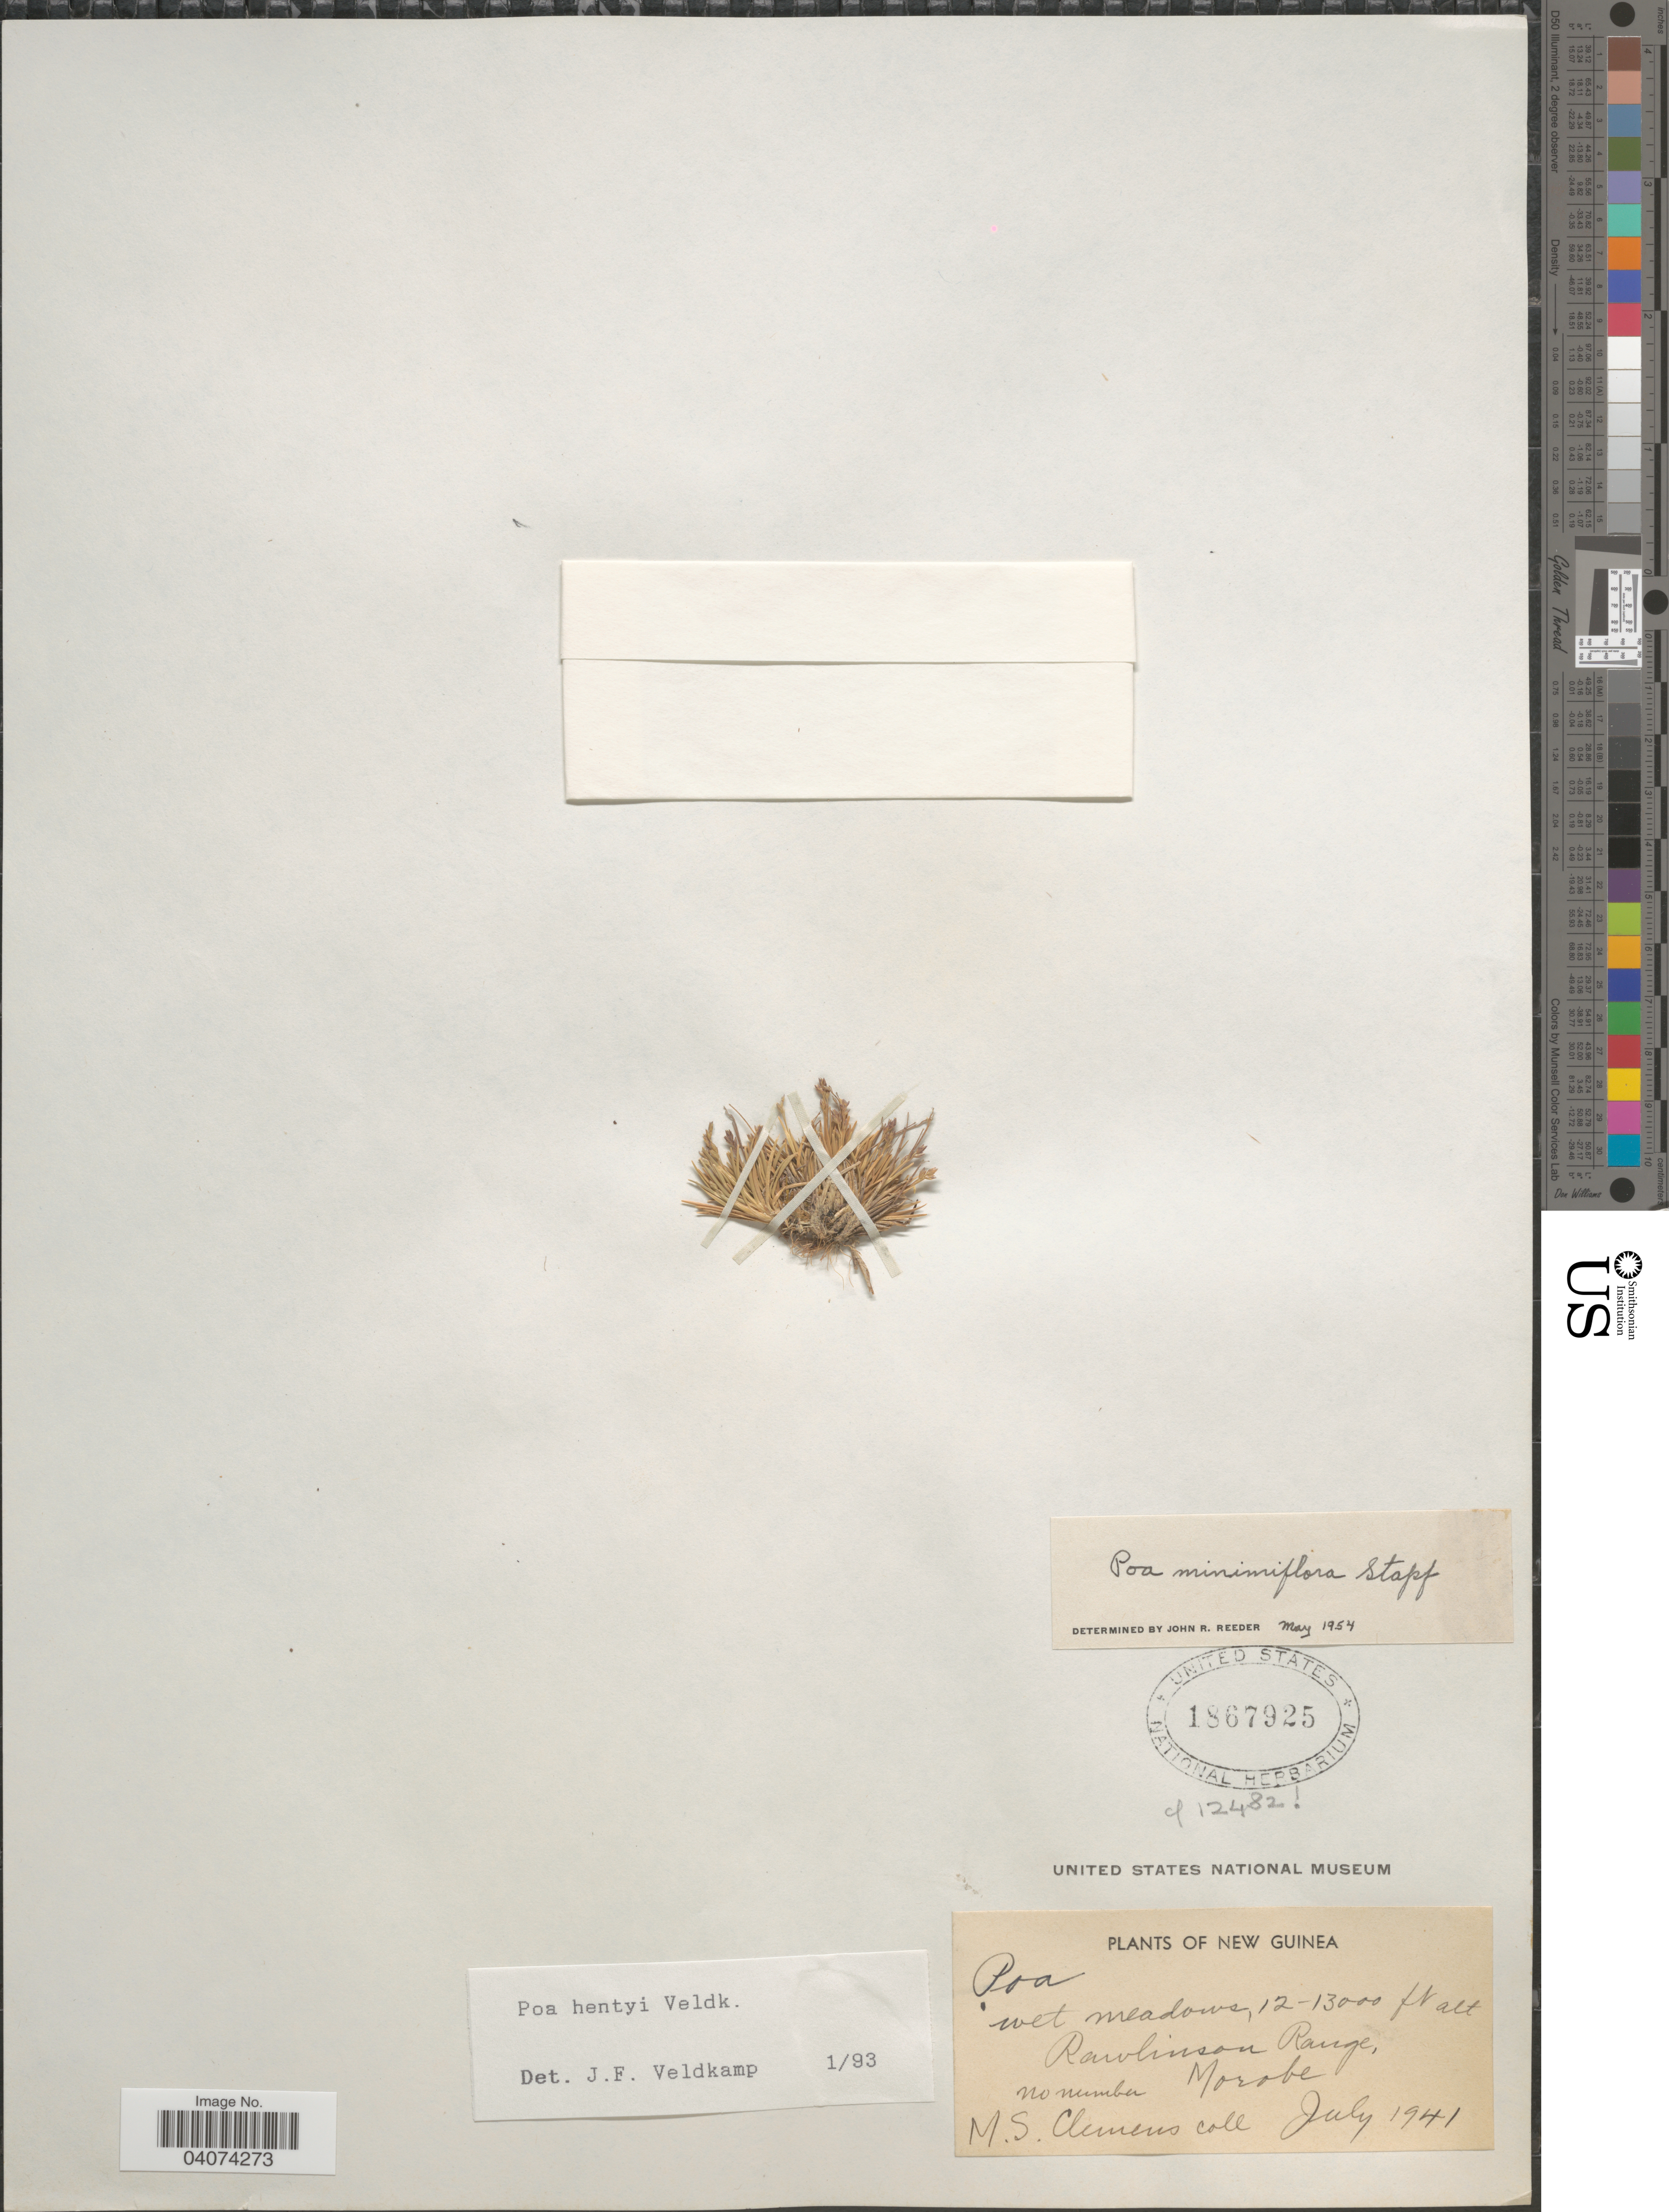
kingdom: Plantae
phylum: Tracheophyta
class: Liliopsida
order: Poales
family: Poaceae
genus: Poa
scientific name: Poa hentyi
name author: Veldkamp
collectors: M. S. Clemens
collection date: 1941-07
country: Papua New Guinea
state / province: Morobe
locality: New Guinea. Rawlinson Range.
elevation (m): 3658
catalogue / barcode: US 1867925